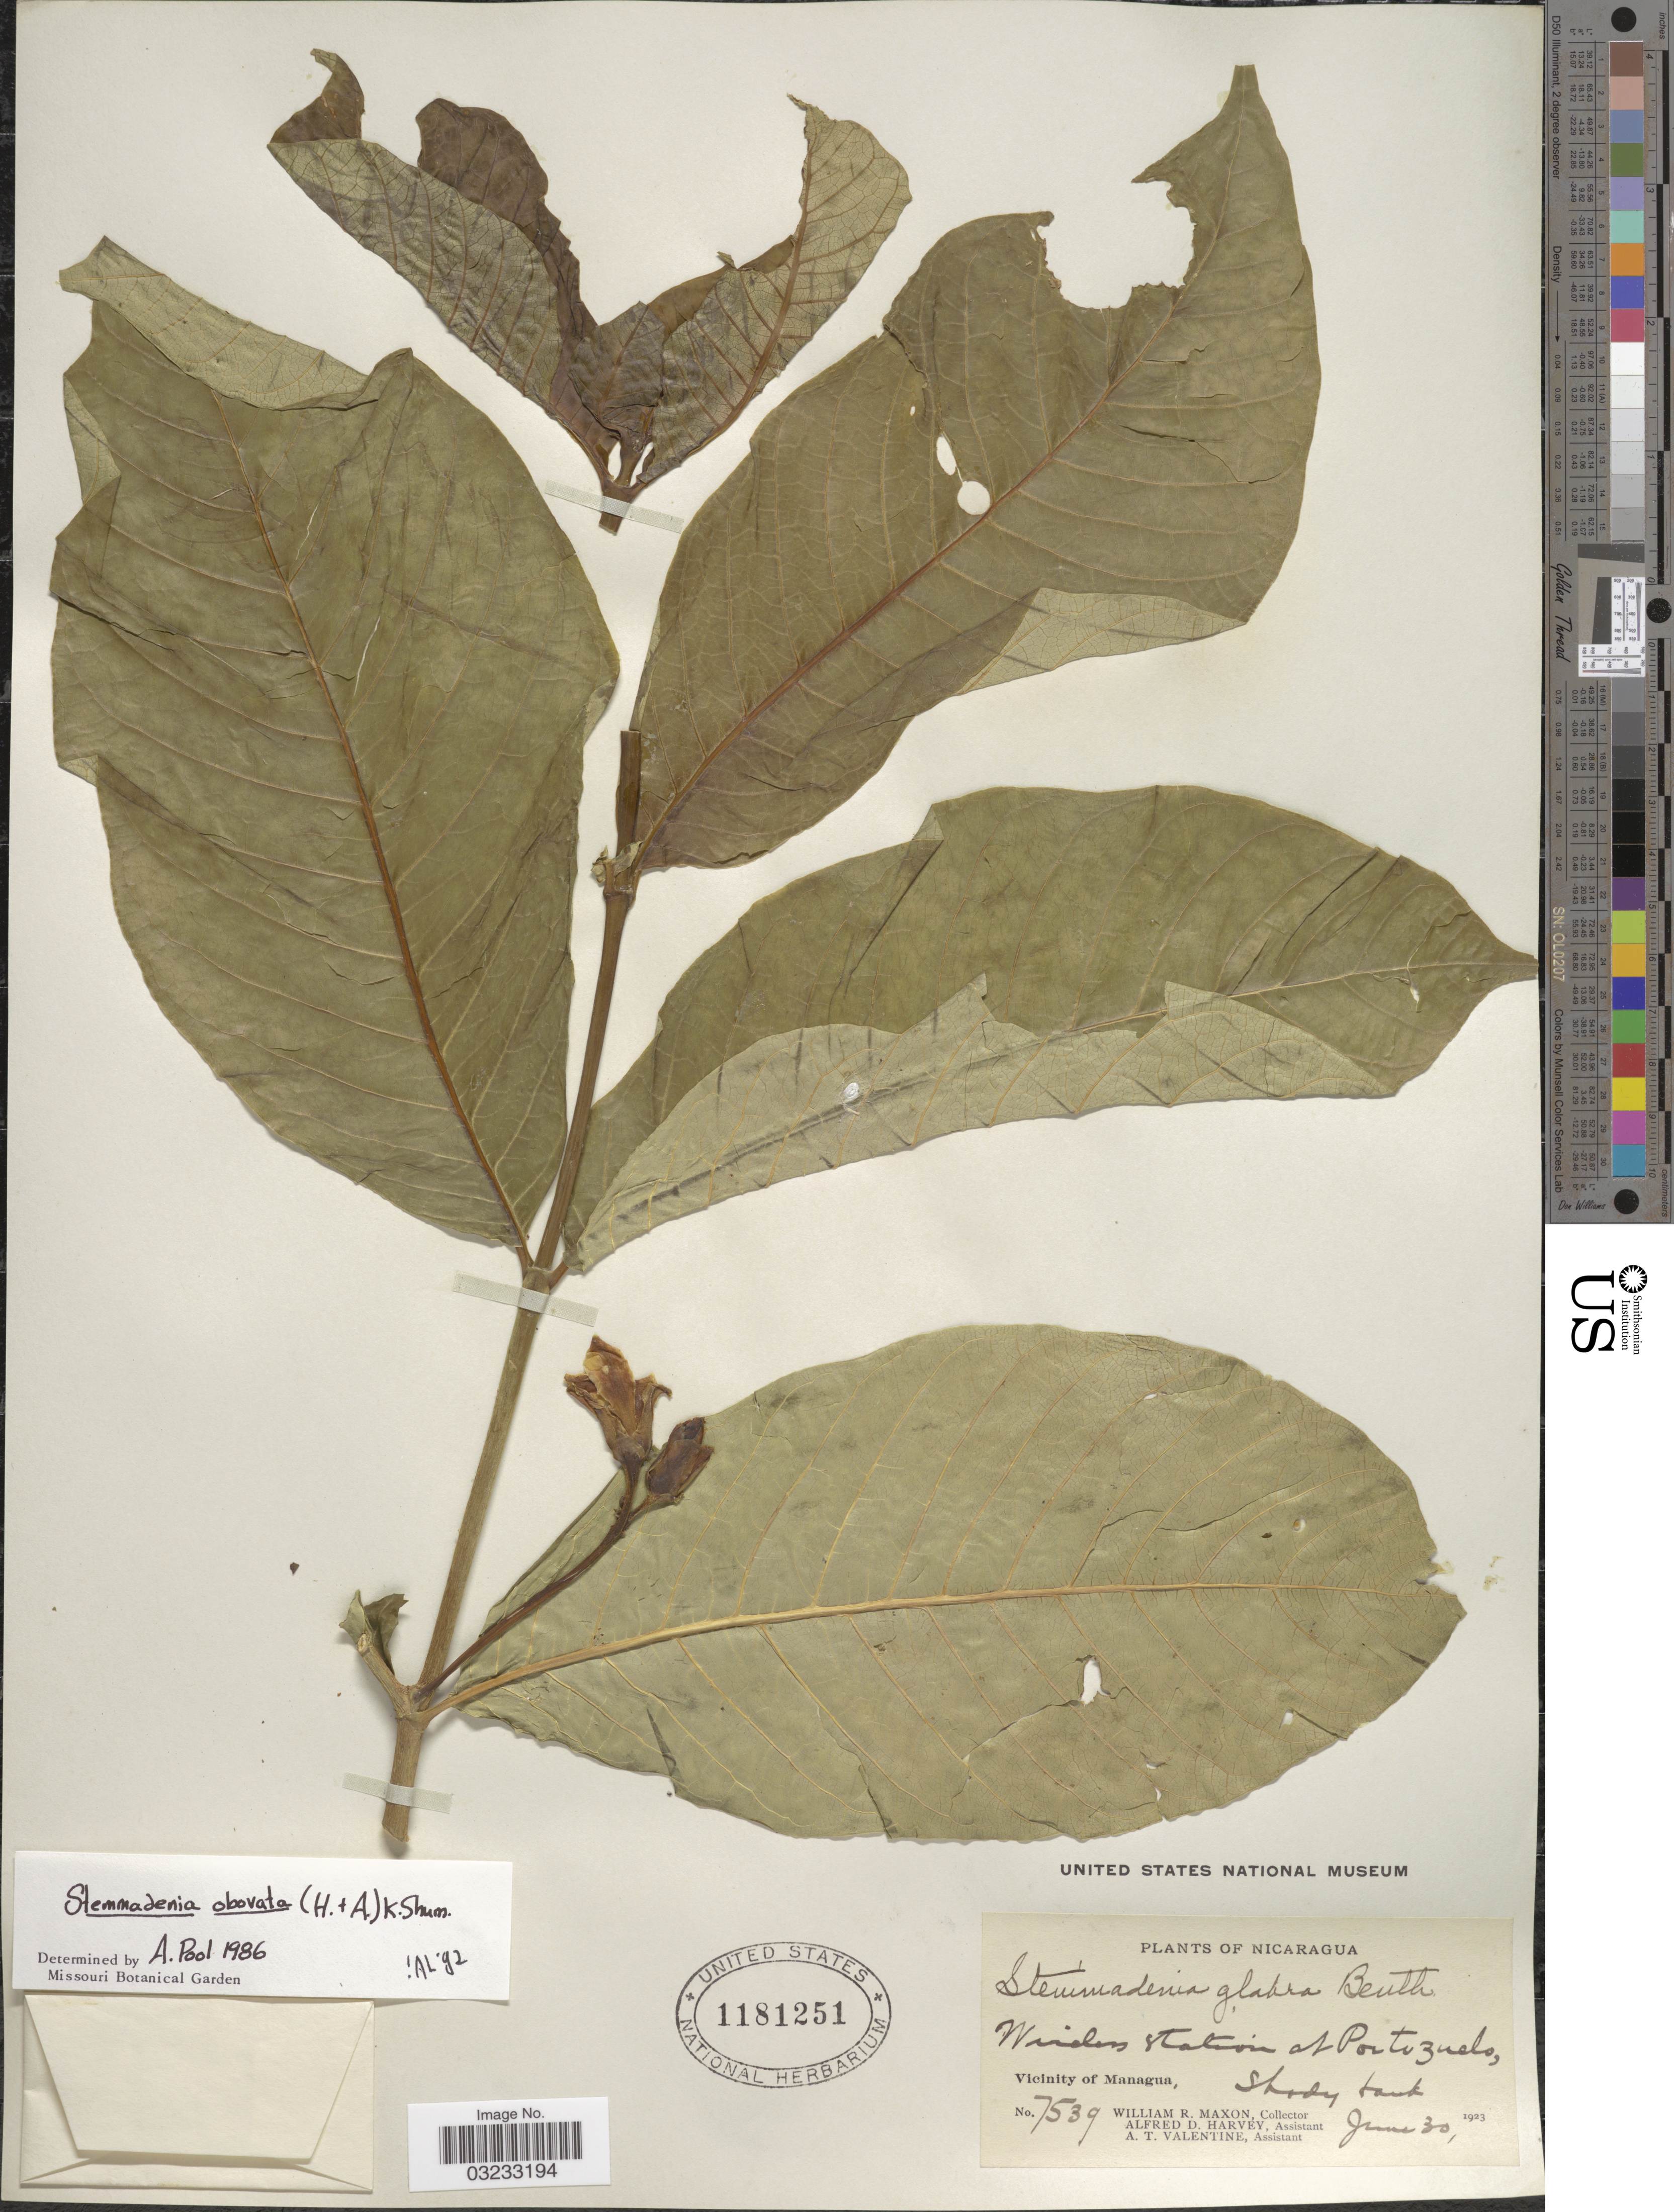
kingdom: Plantae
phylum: Tracheophyta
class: Magnoliopsida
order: Gentianales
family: Apocynaceae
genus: Stemmadenia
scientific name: Stemmadenia obovata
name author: (Hook. & Arn.) K. Schum.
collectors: W. R. Maxon, A. D. Harvey & A. Valentine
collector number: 7539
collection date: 1923-06-30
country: Nicaragua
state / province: Managua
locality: Wireless Station at Portozuelo, Vicinity of Managua.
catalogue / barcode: US 1181251